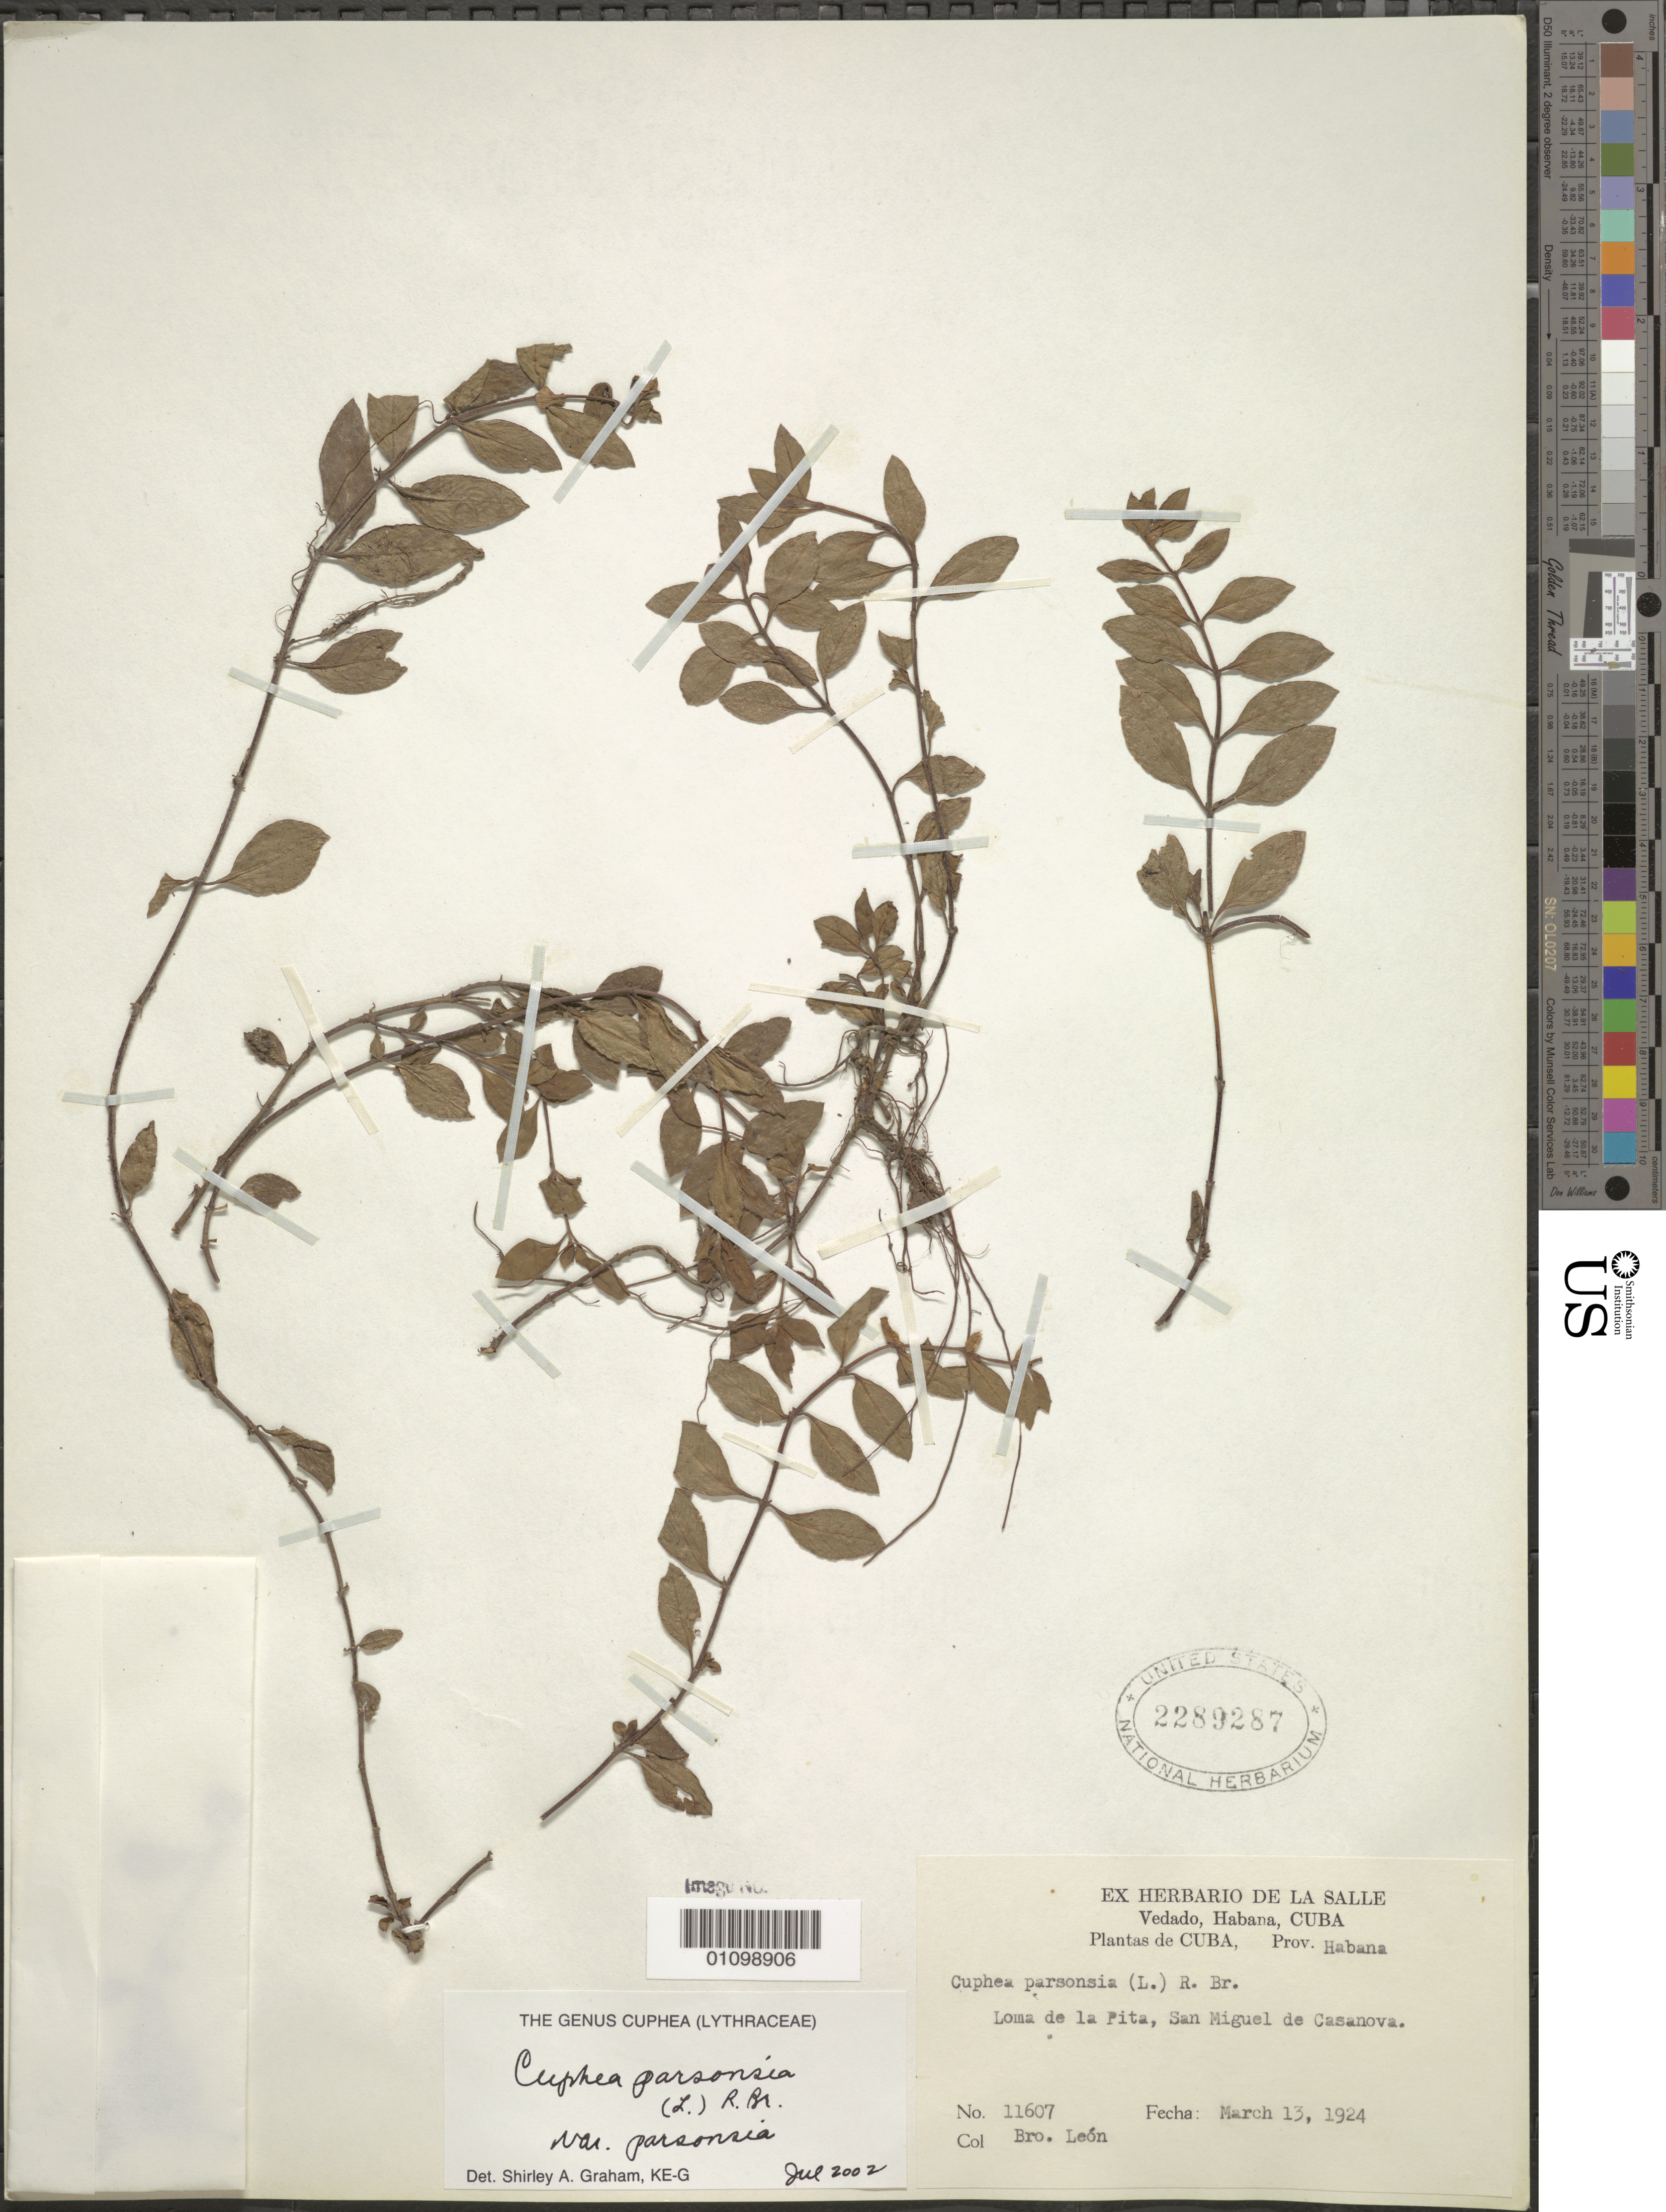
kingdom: Plantae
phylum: Tracheophyta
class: Magnoliopsida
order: Myrtales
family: Lythraceae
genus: Cuphea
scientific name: Cuphea parsonsia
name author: (L.) R. Br. ex Steud.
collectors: Bro. León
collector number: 11607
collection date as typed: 13 Mar 1924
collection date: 1924-03-13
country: Cuba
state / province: La Habana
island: Cuba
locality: Loma de la Pita, San Miguel de Casanova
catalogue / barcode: US 2289287